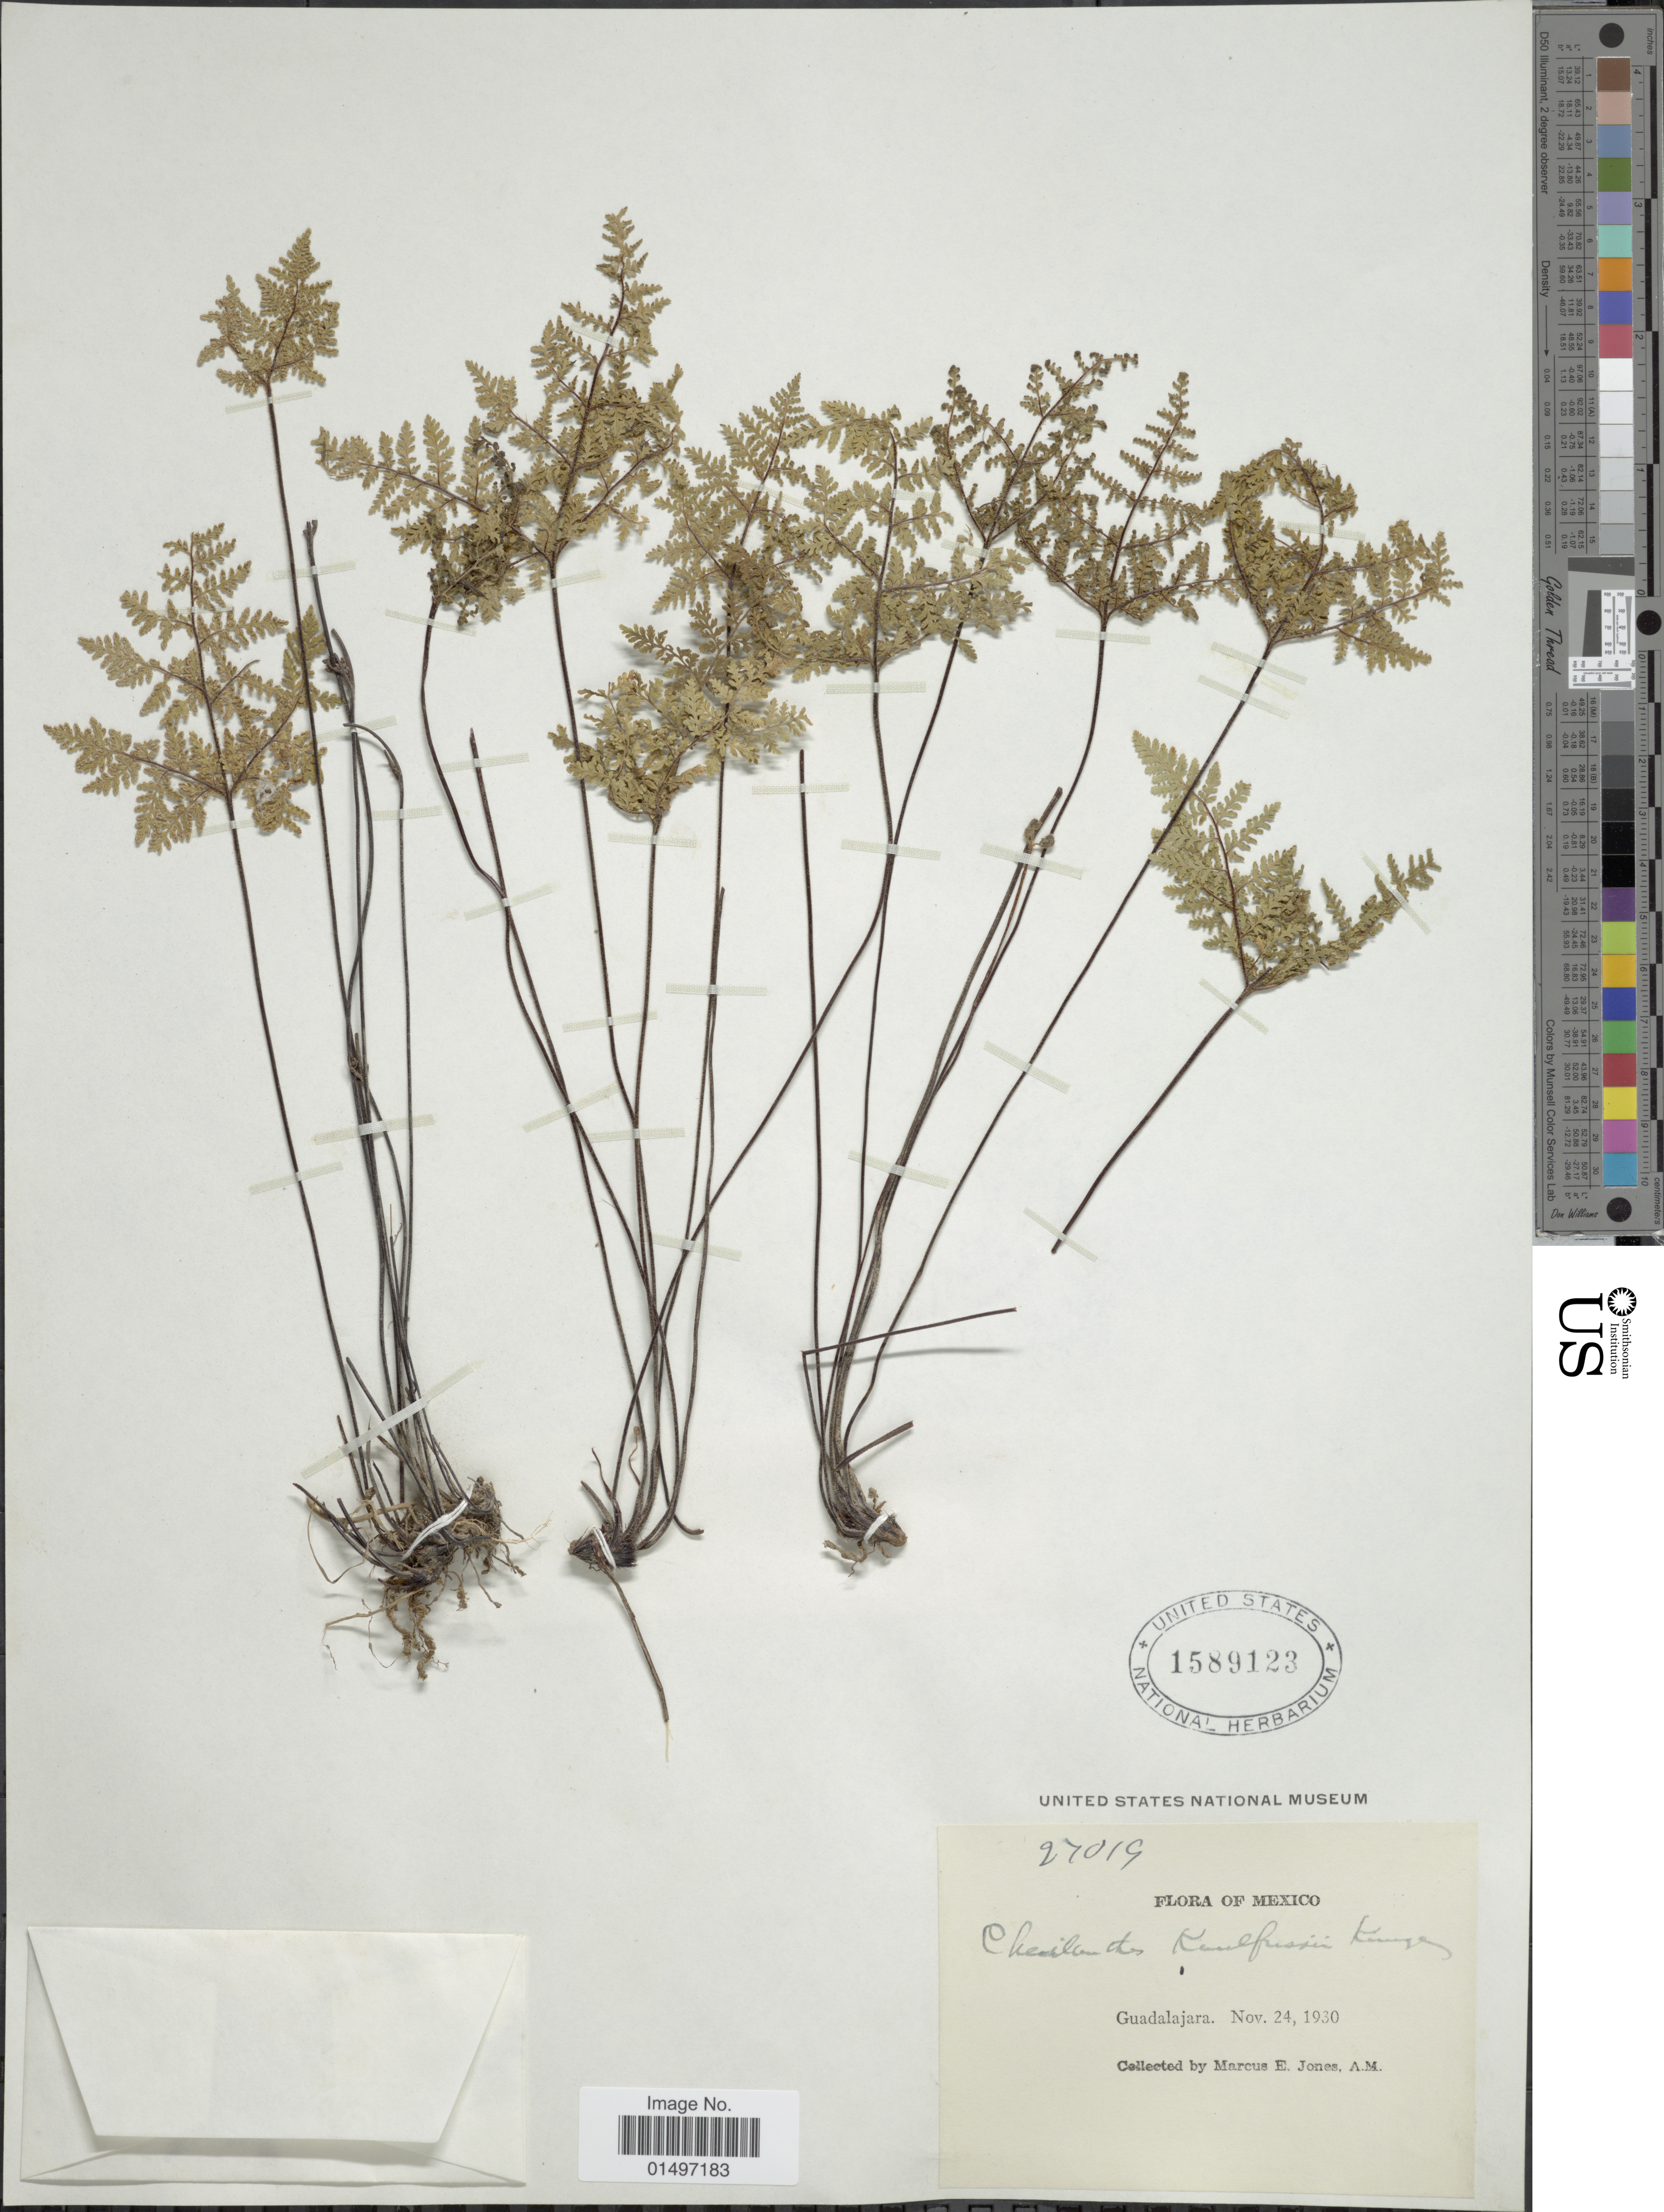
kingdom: Plantae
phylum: Tracheophyta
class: Polypodiopsida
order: Polypodiales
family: Pteridaceae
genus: Gaga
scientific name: Gaga kaulfussii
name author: (Kunze) Fay W. Li & Windham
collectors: M. E. Jones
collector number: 27019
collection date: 1930-11-24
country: Mexico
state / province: México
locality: Mexico, Guadalajara.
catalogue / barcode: US 1589123